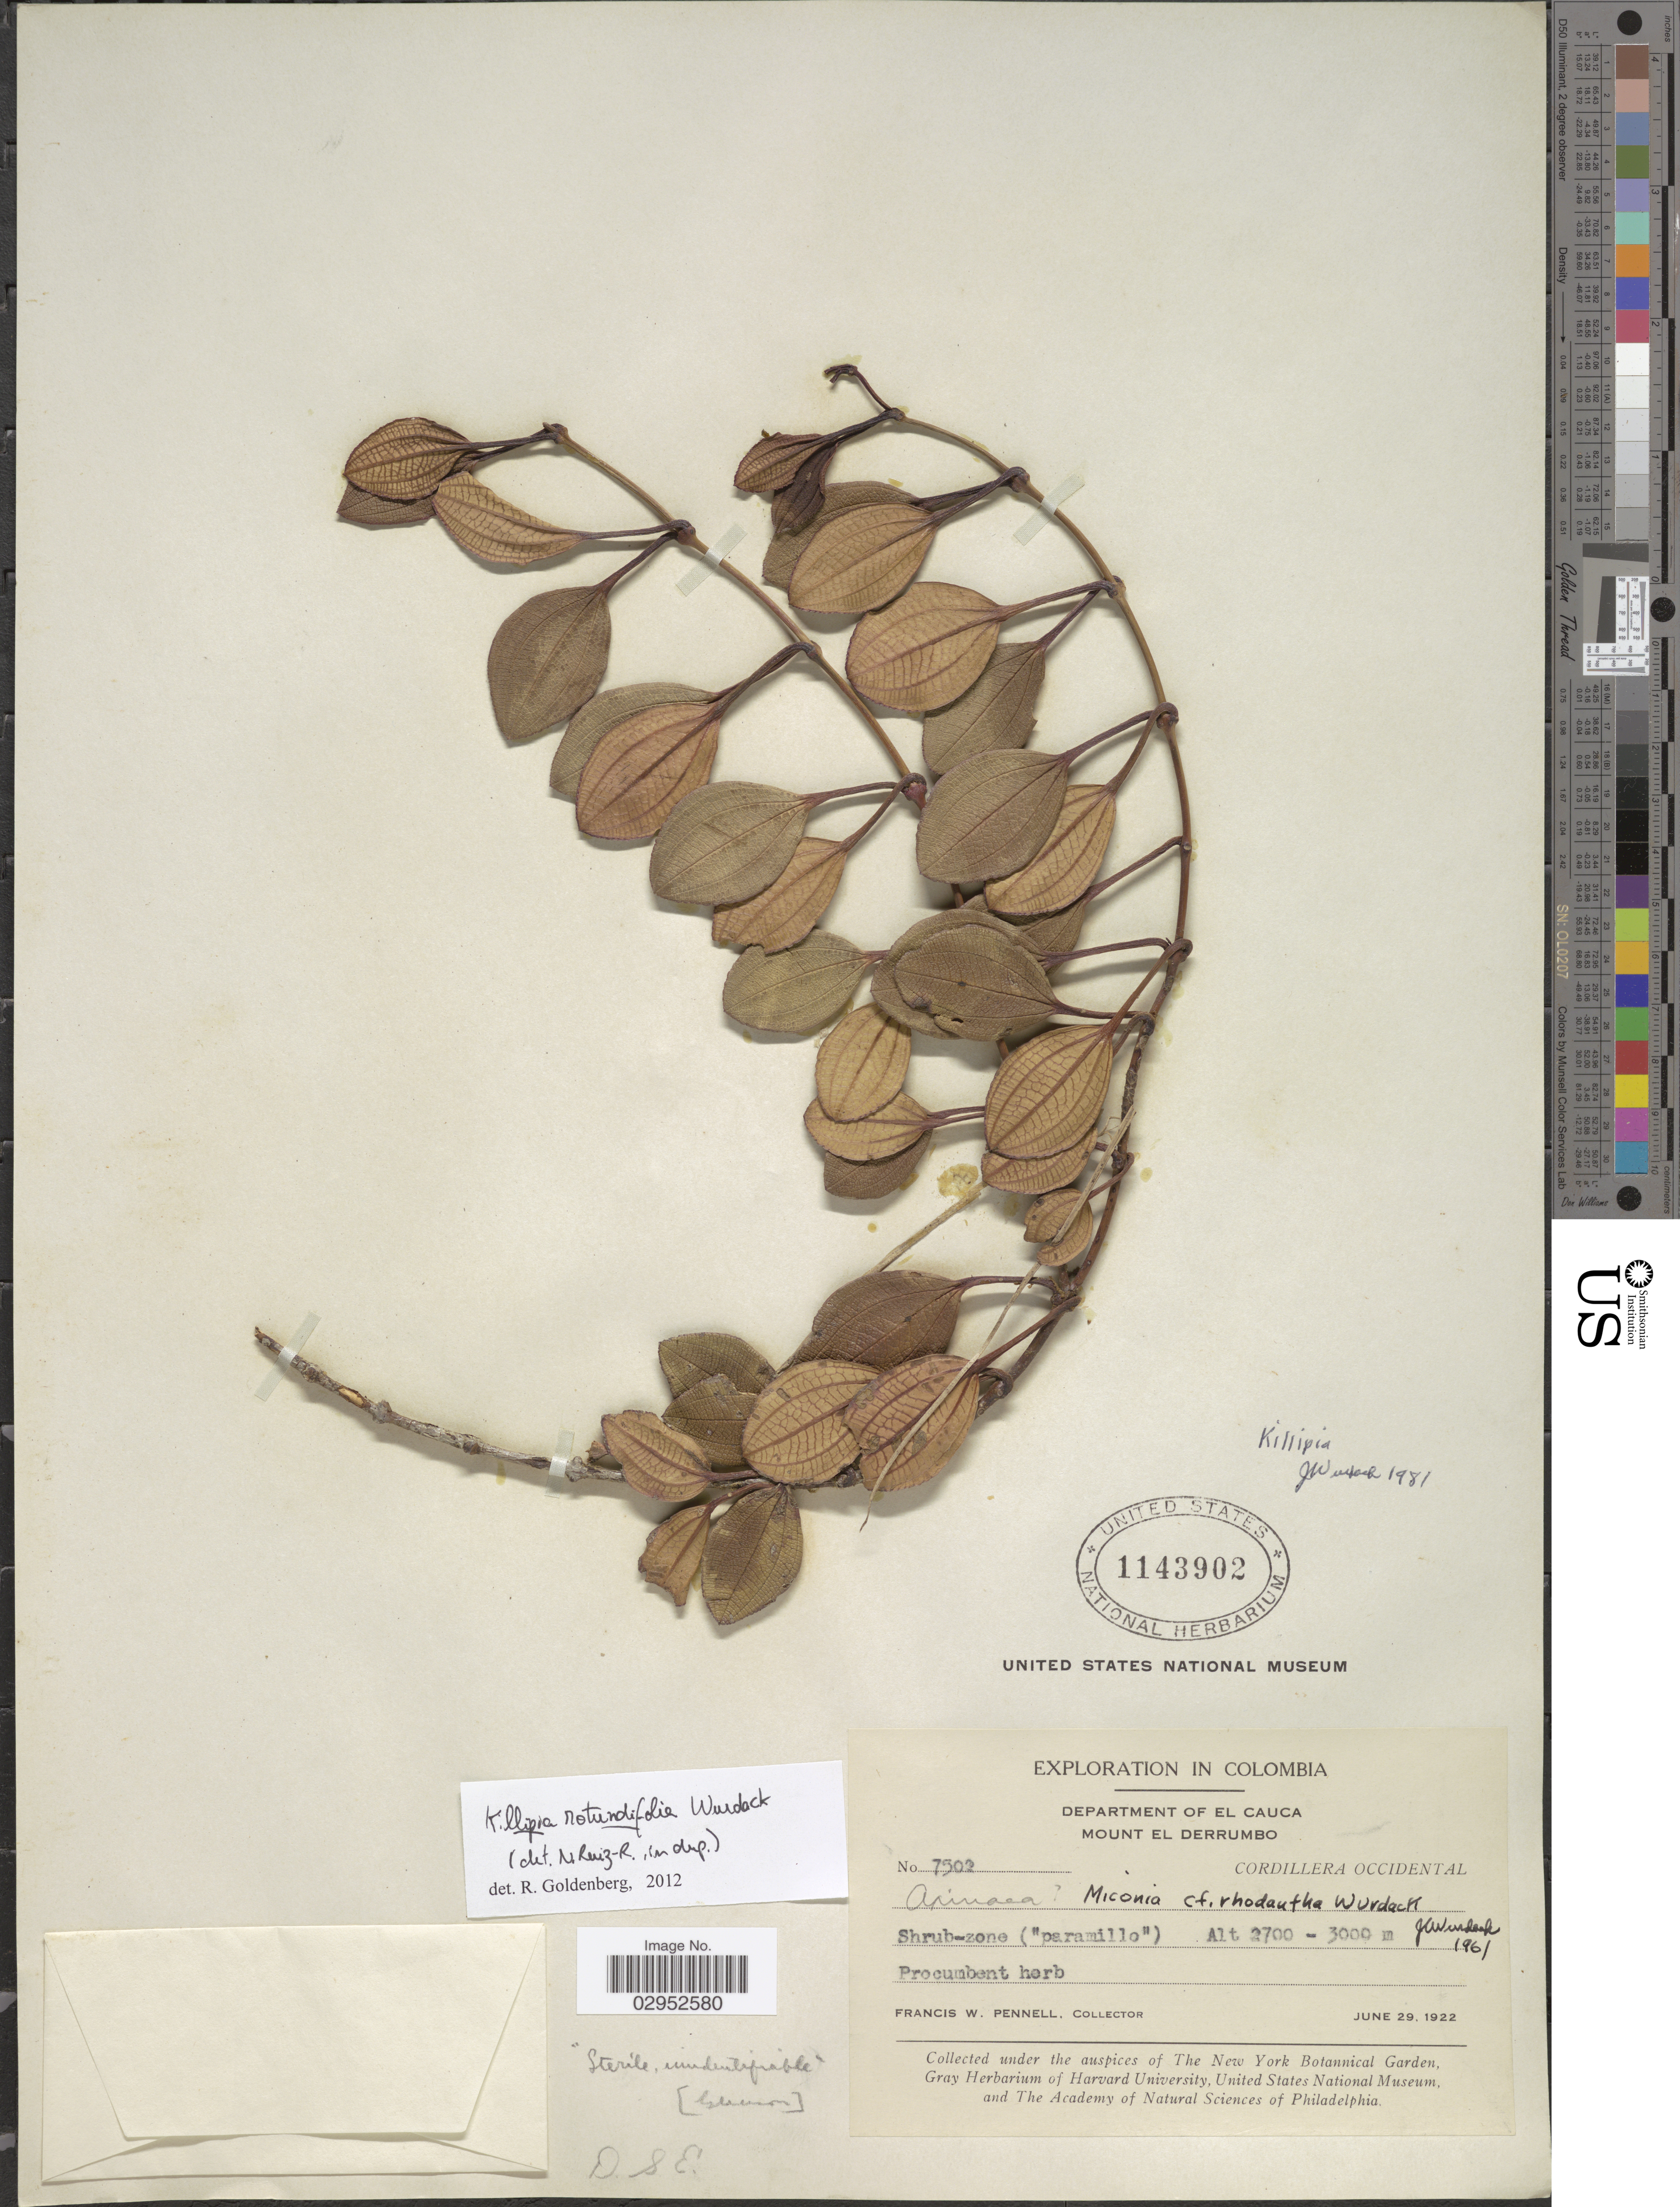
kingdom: Plantae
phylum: Tracheophyta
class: Magnoliopsida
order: Myrtales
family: Melastomataceae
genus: Killipia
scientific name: Killipia rotundifolia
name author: Wurdack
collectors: F. W. Pennell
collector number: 7502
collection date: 1922-06-29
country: Colombia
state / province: Cauca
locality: Department of el Cauca, Mount el Derrumbo, Cordillera Occidental.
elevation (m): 2700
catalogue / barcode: US 1143902